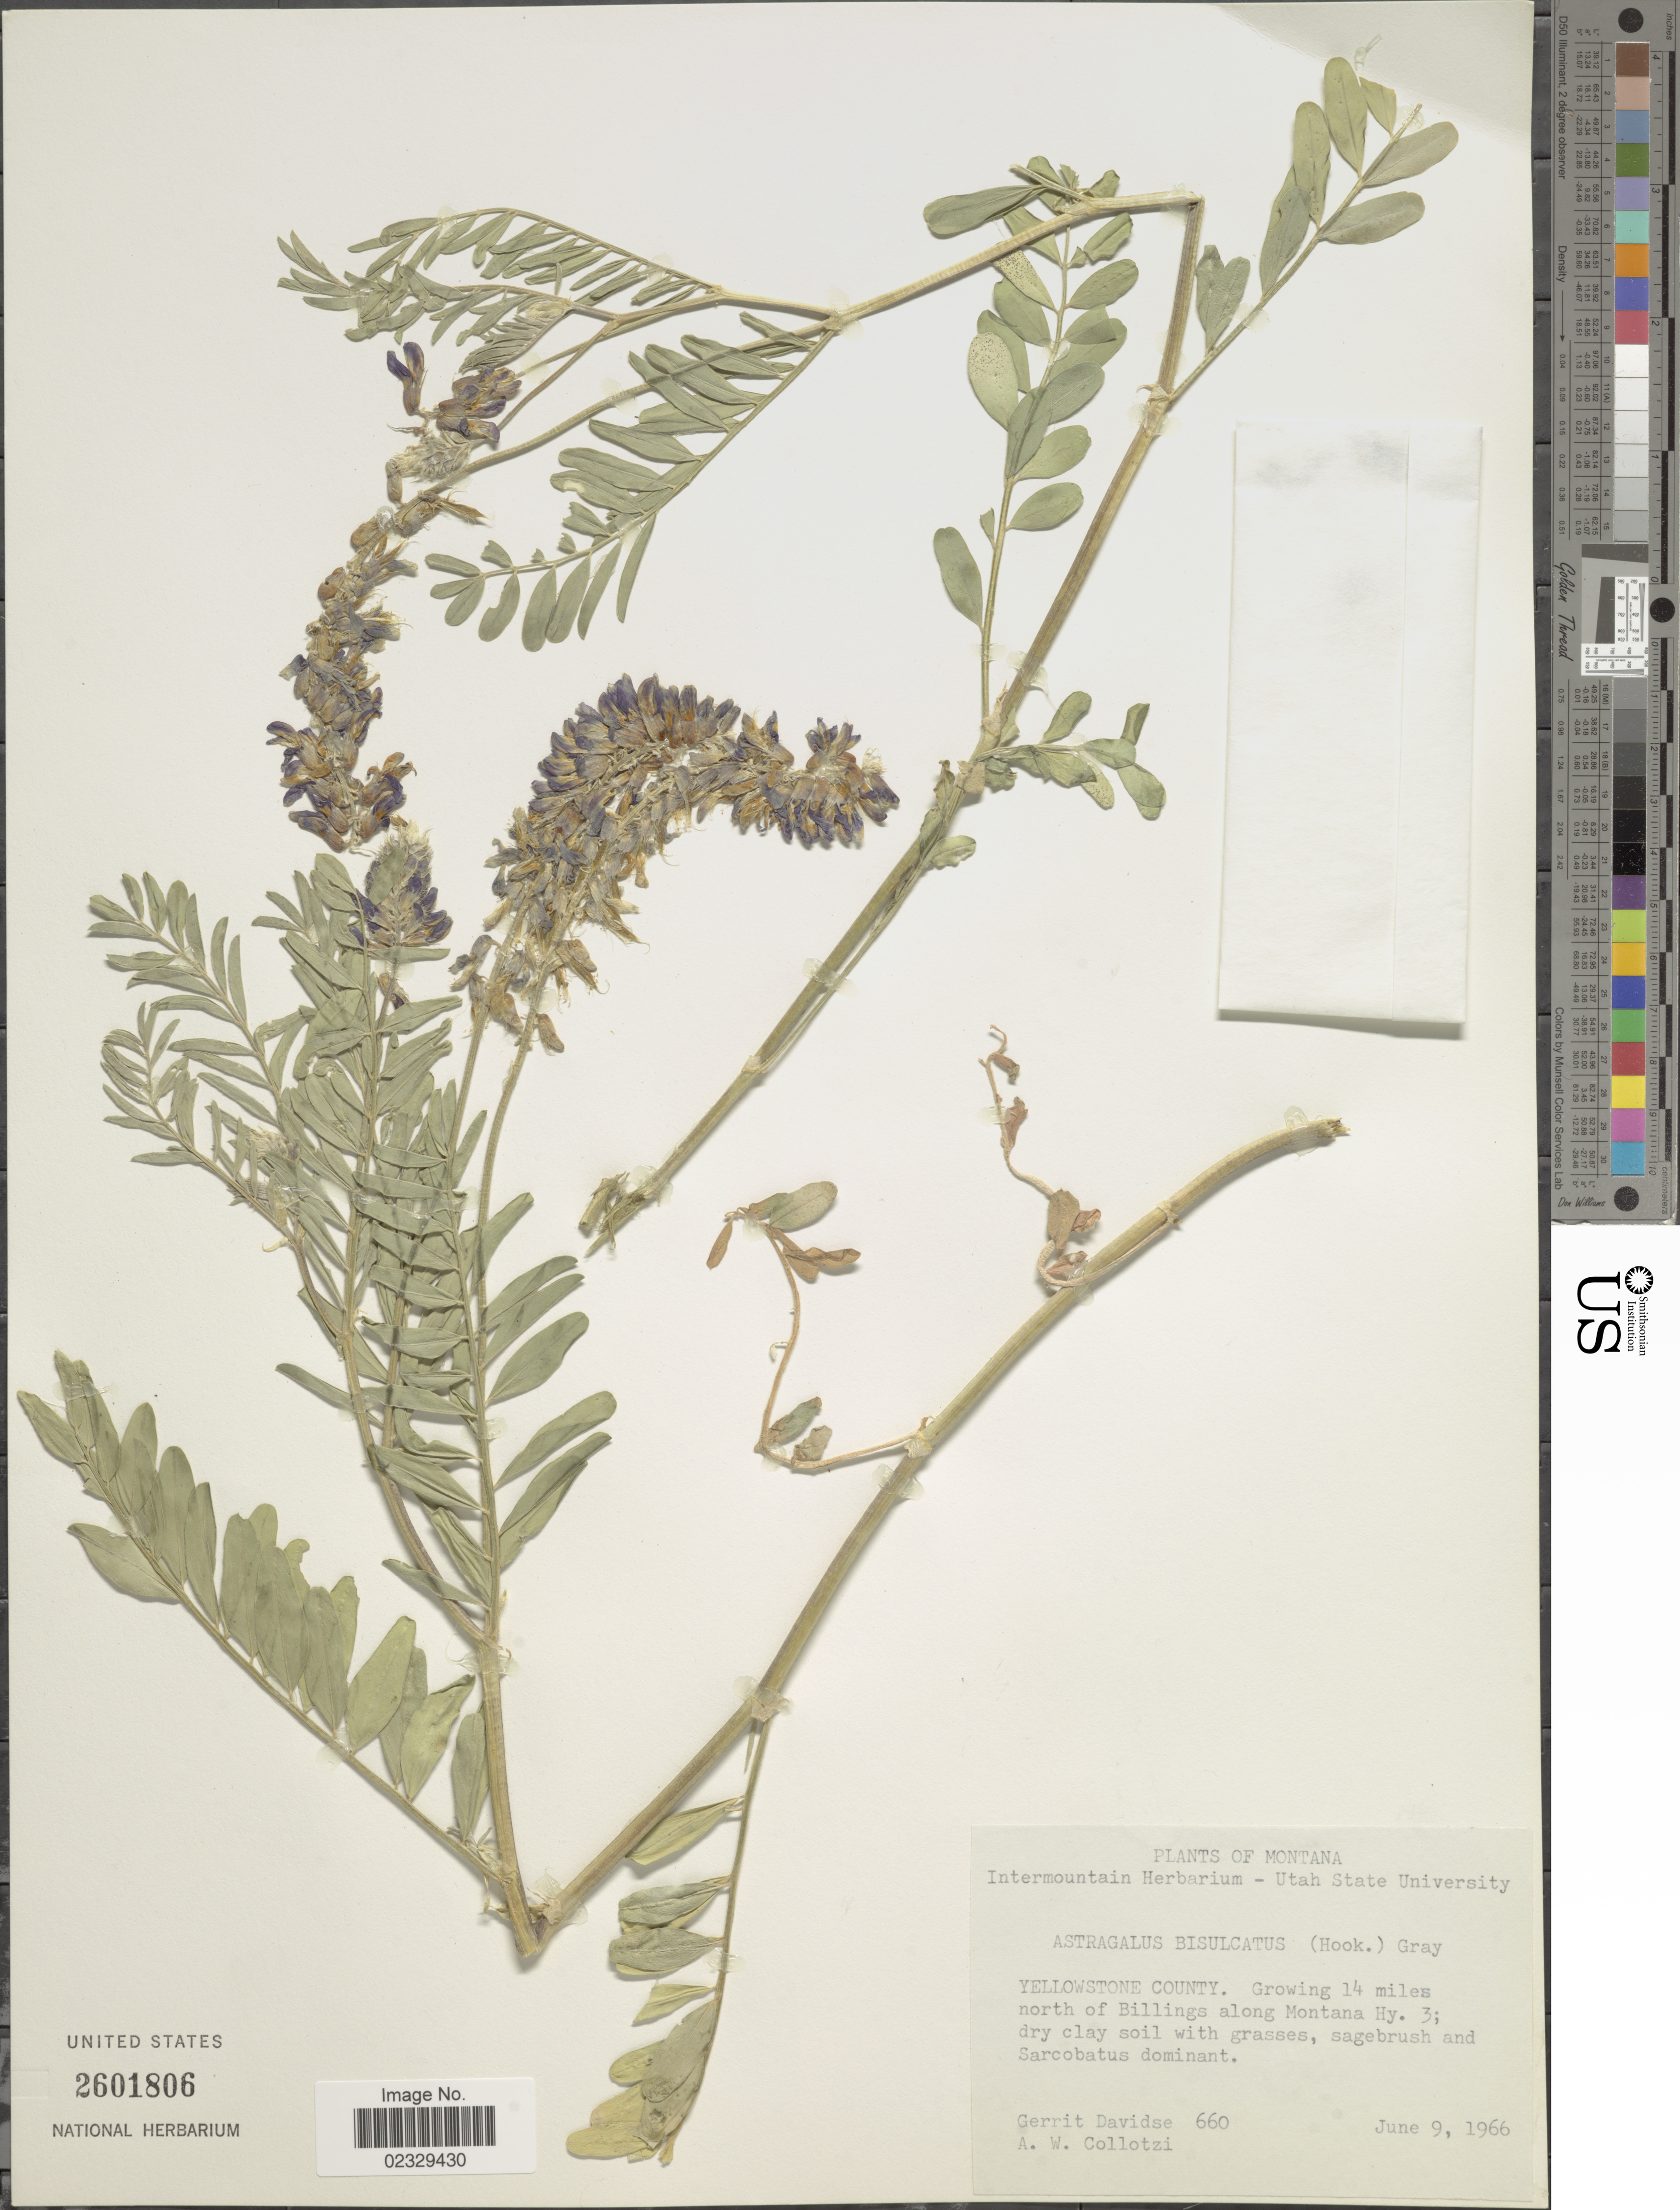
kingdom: Plantae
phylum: Tracheophyta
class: Magnoliopsida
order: Fabales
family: Fabaceae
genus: Astragalus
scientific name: Astragalus bisulcatus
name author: (Hook.) A. Gray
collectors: G. Davidse & A. W. Collotzi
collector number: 660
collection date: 1966-06-09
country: United States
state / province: Montana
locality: Yellowstone County. Growing 14 miles north of Billings along Montana Hy. 3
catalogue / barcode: US 2601806